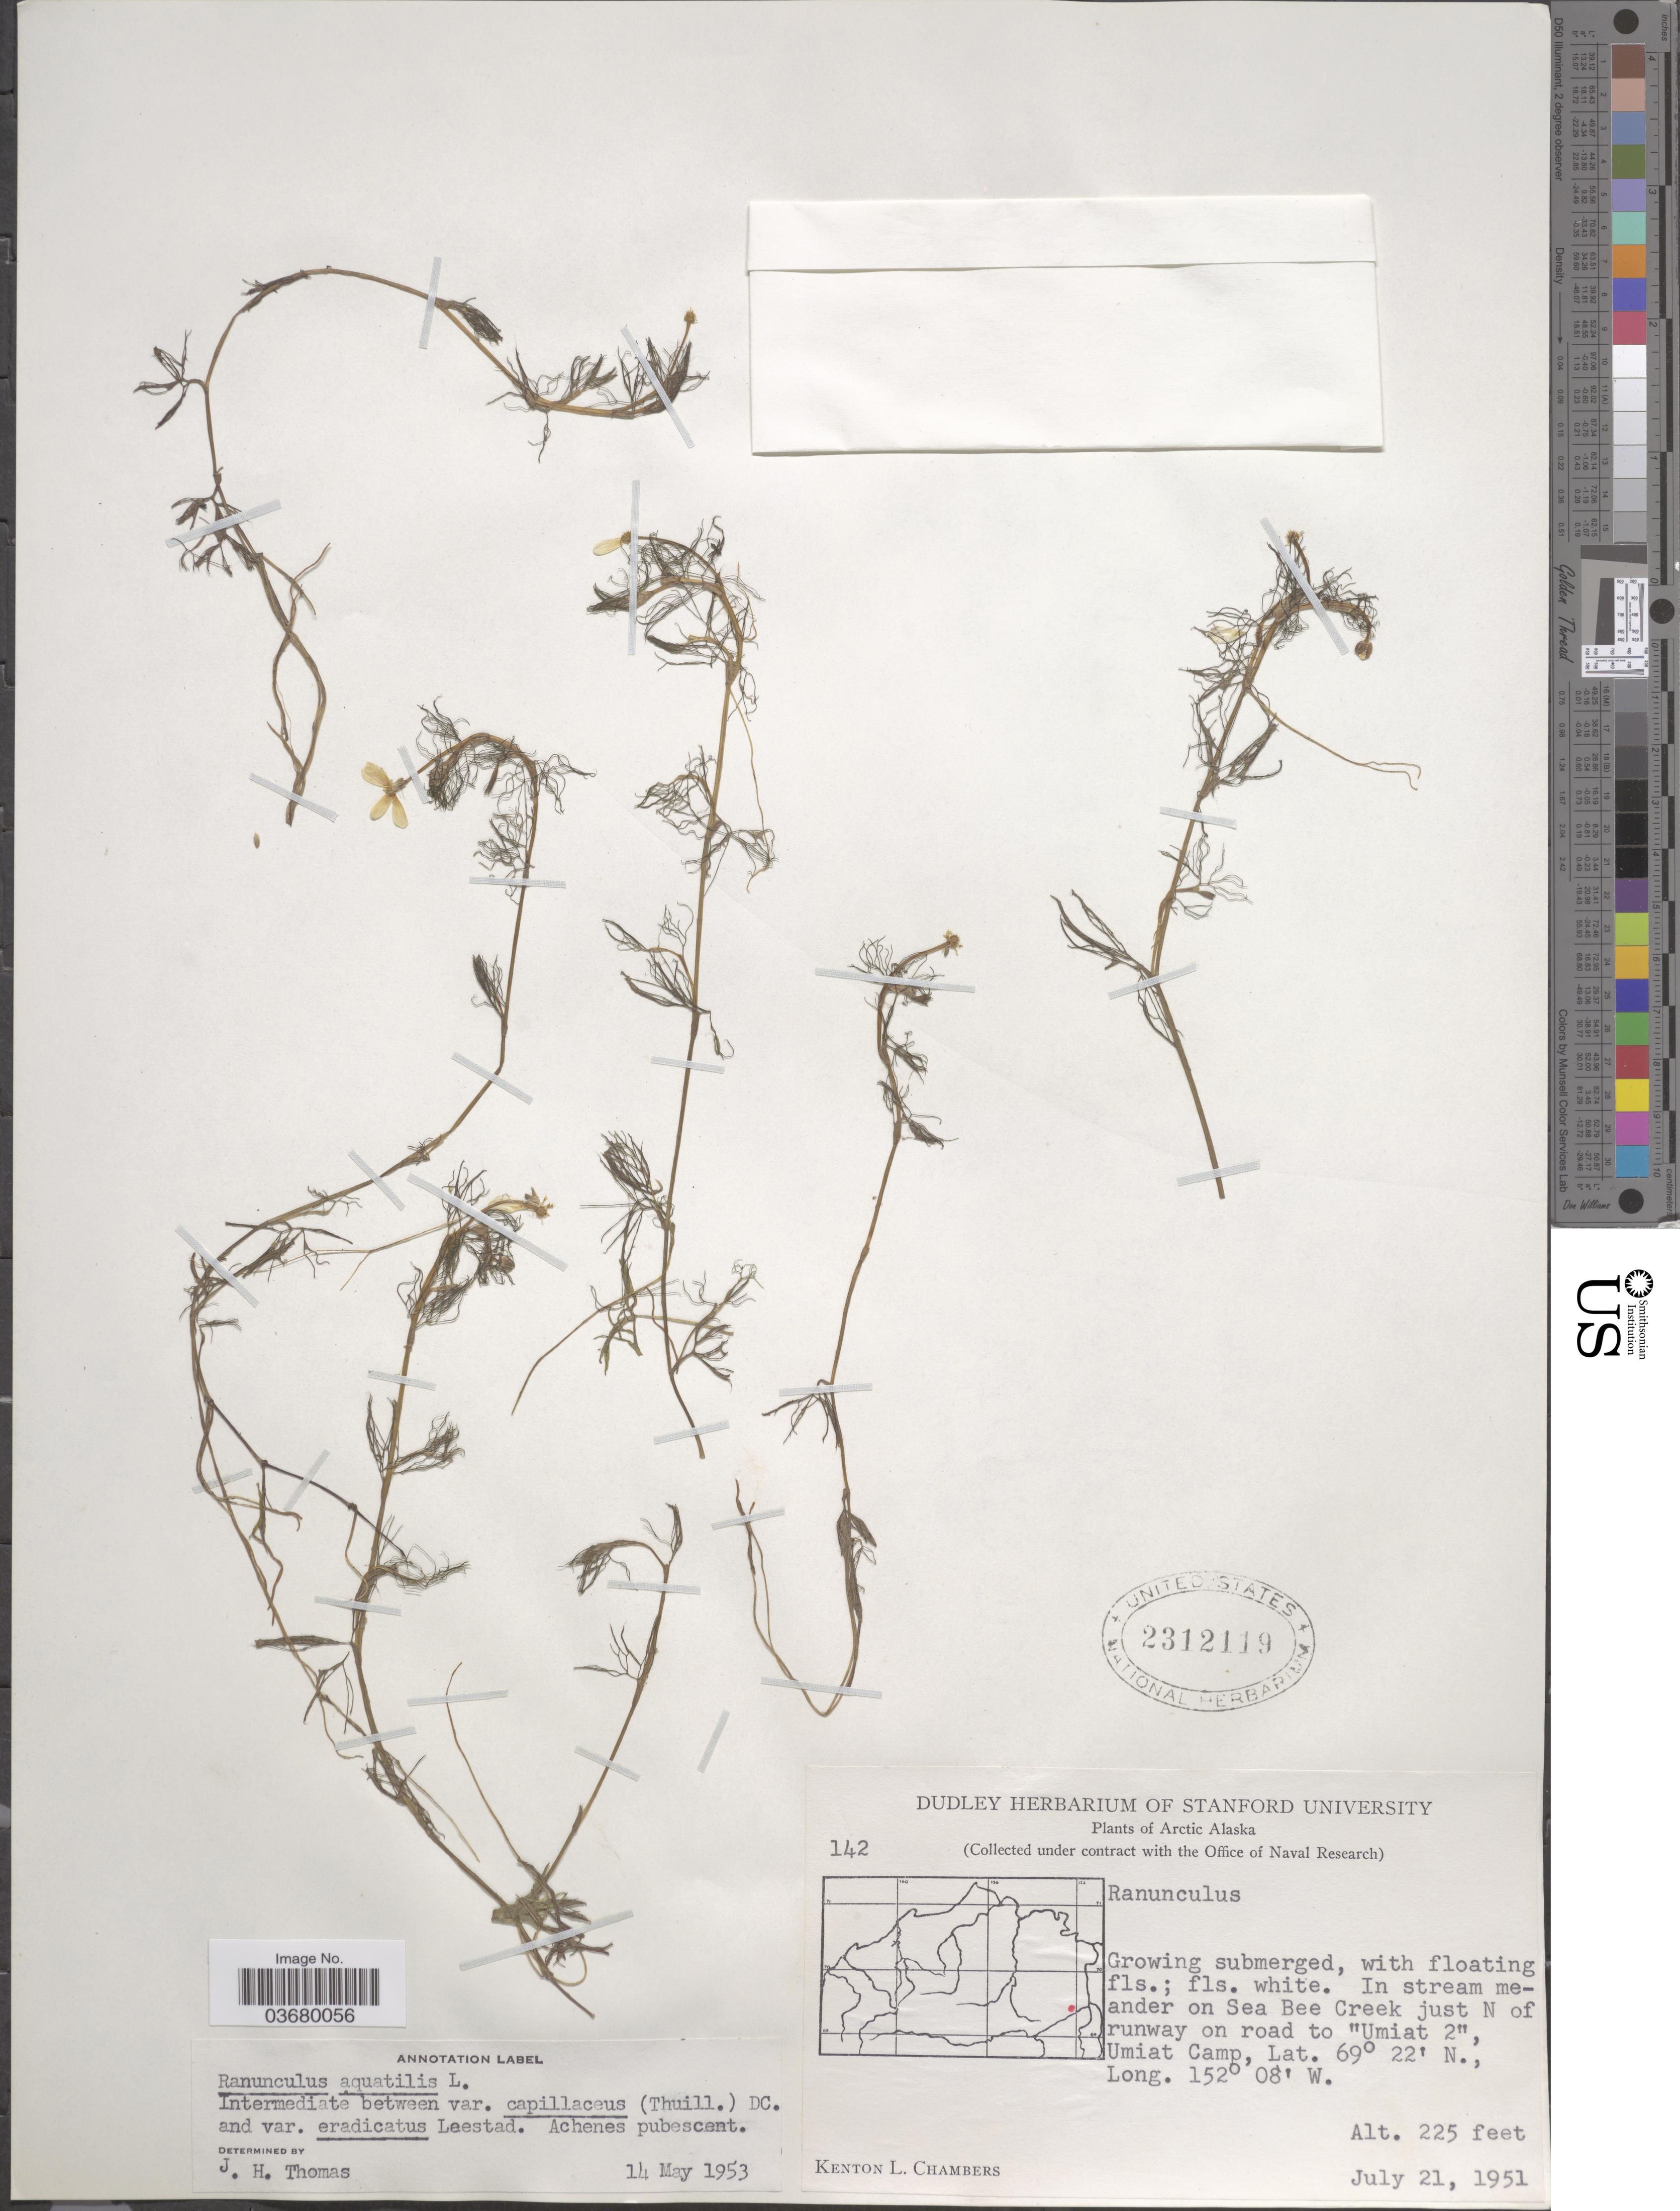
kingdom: Plantae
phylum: Tracheophyta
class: Magnoliopsida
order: Ranunculales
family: Ranunculaceae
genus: Ranunculus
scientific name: Ranunculus subrigidus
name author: W.B. Drew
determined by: Strong, Mark T., (BOT), Smithsonian Institution - National Museum of Natural History (UNITED STATES)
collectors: K. L. Chambers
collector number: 142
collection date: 1951-07-21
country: United States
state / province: Alaska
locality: Arctic Alaska. On Sea Bee Creek just N of runway on road to "Umiat 2", Umiat Camp.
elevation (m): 69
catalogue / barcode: US 2312119